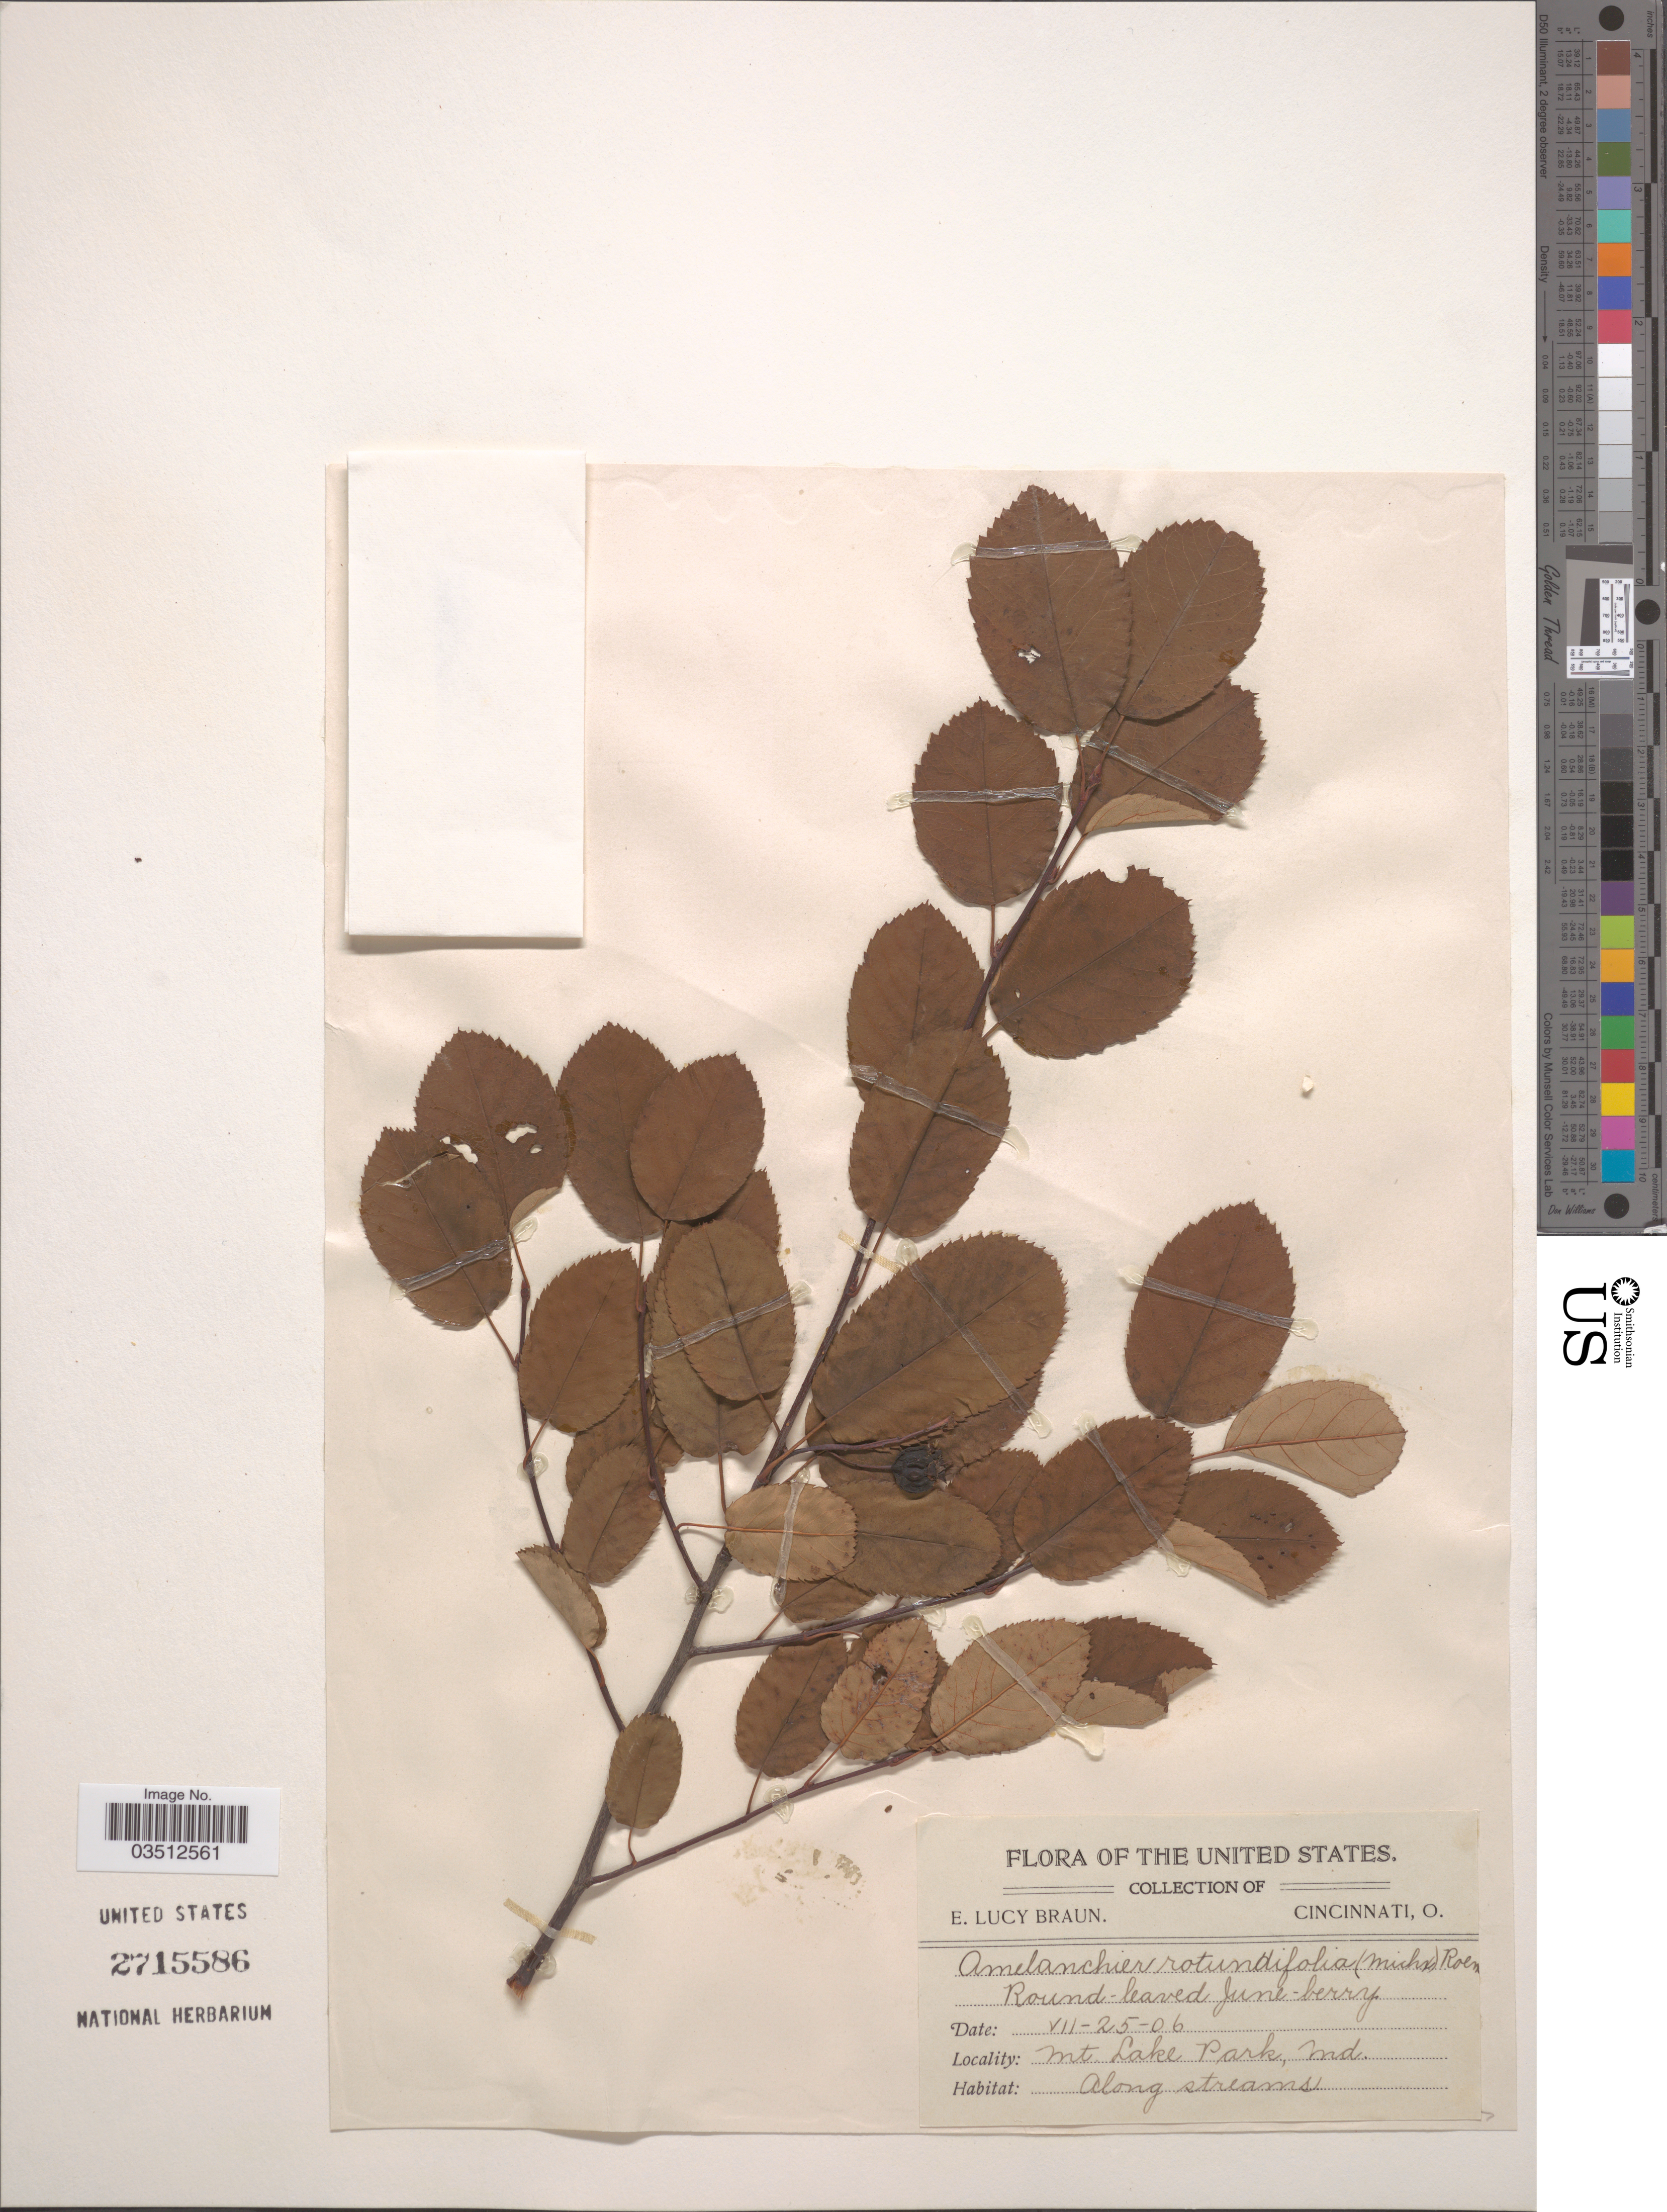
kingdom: Plantae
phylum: Tracheophyta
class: Magnoliopsida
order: Rosales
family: Rosaceae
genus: Amelanchier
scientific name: Amelanchier rotundifolia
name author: Dum. Cours.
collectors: E. L. Braun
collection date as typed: Transcribed d/m/y: 25/7/6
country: United States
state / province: Maryland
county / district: Garrett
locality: Mt. Lake Park.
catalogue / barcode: US 2715586